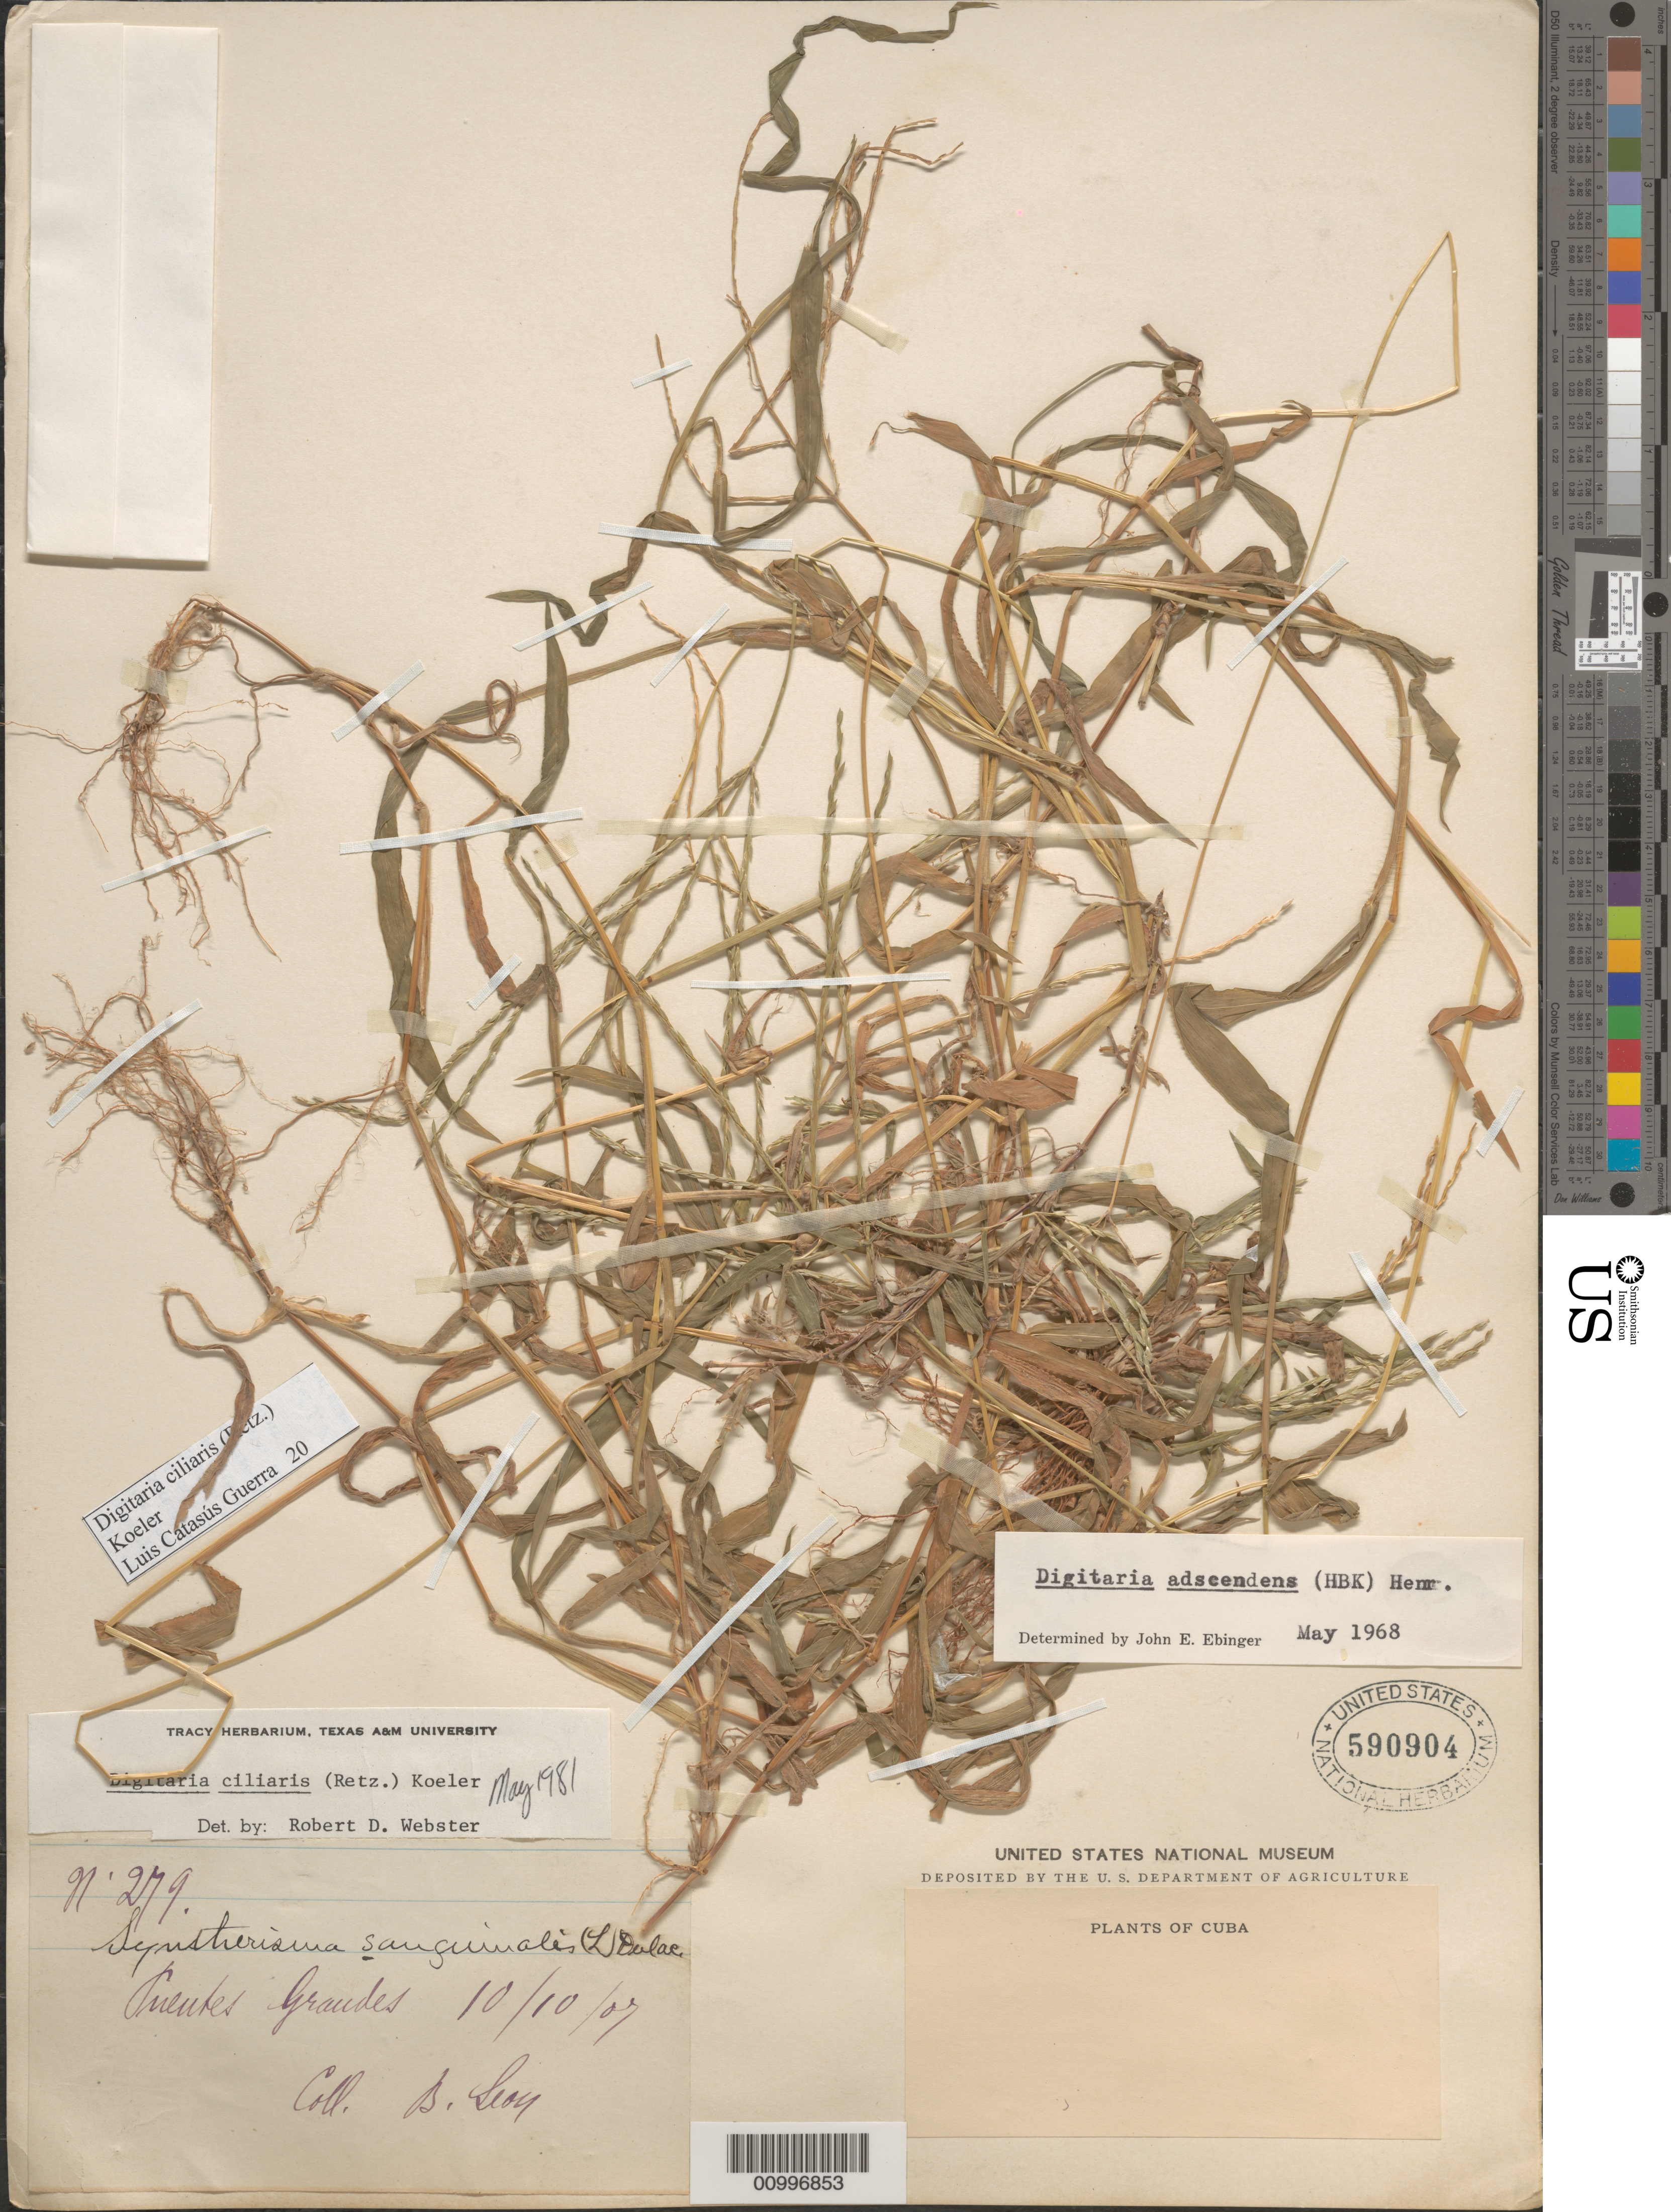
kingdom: Plantae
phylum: Tracheophyta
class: Liliopsida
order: Poales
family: Poaceae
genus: Digitaria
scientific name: Digitaria ciliaris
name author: (Retz.) Koeler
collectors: Bro. León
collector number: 279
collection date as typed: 10 Oct 1907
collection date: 1907-10-10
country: Cuba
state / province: La Habana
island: Cuba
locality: Puentes Grandes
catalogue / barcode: US 590904